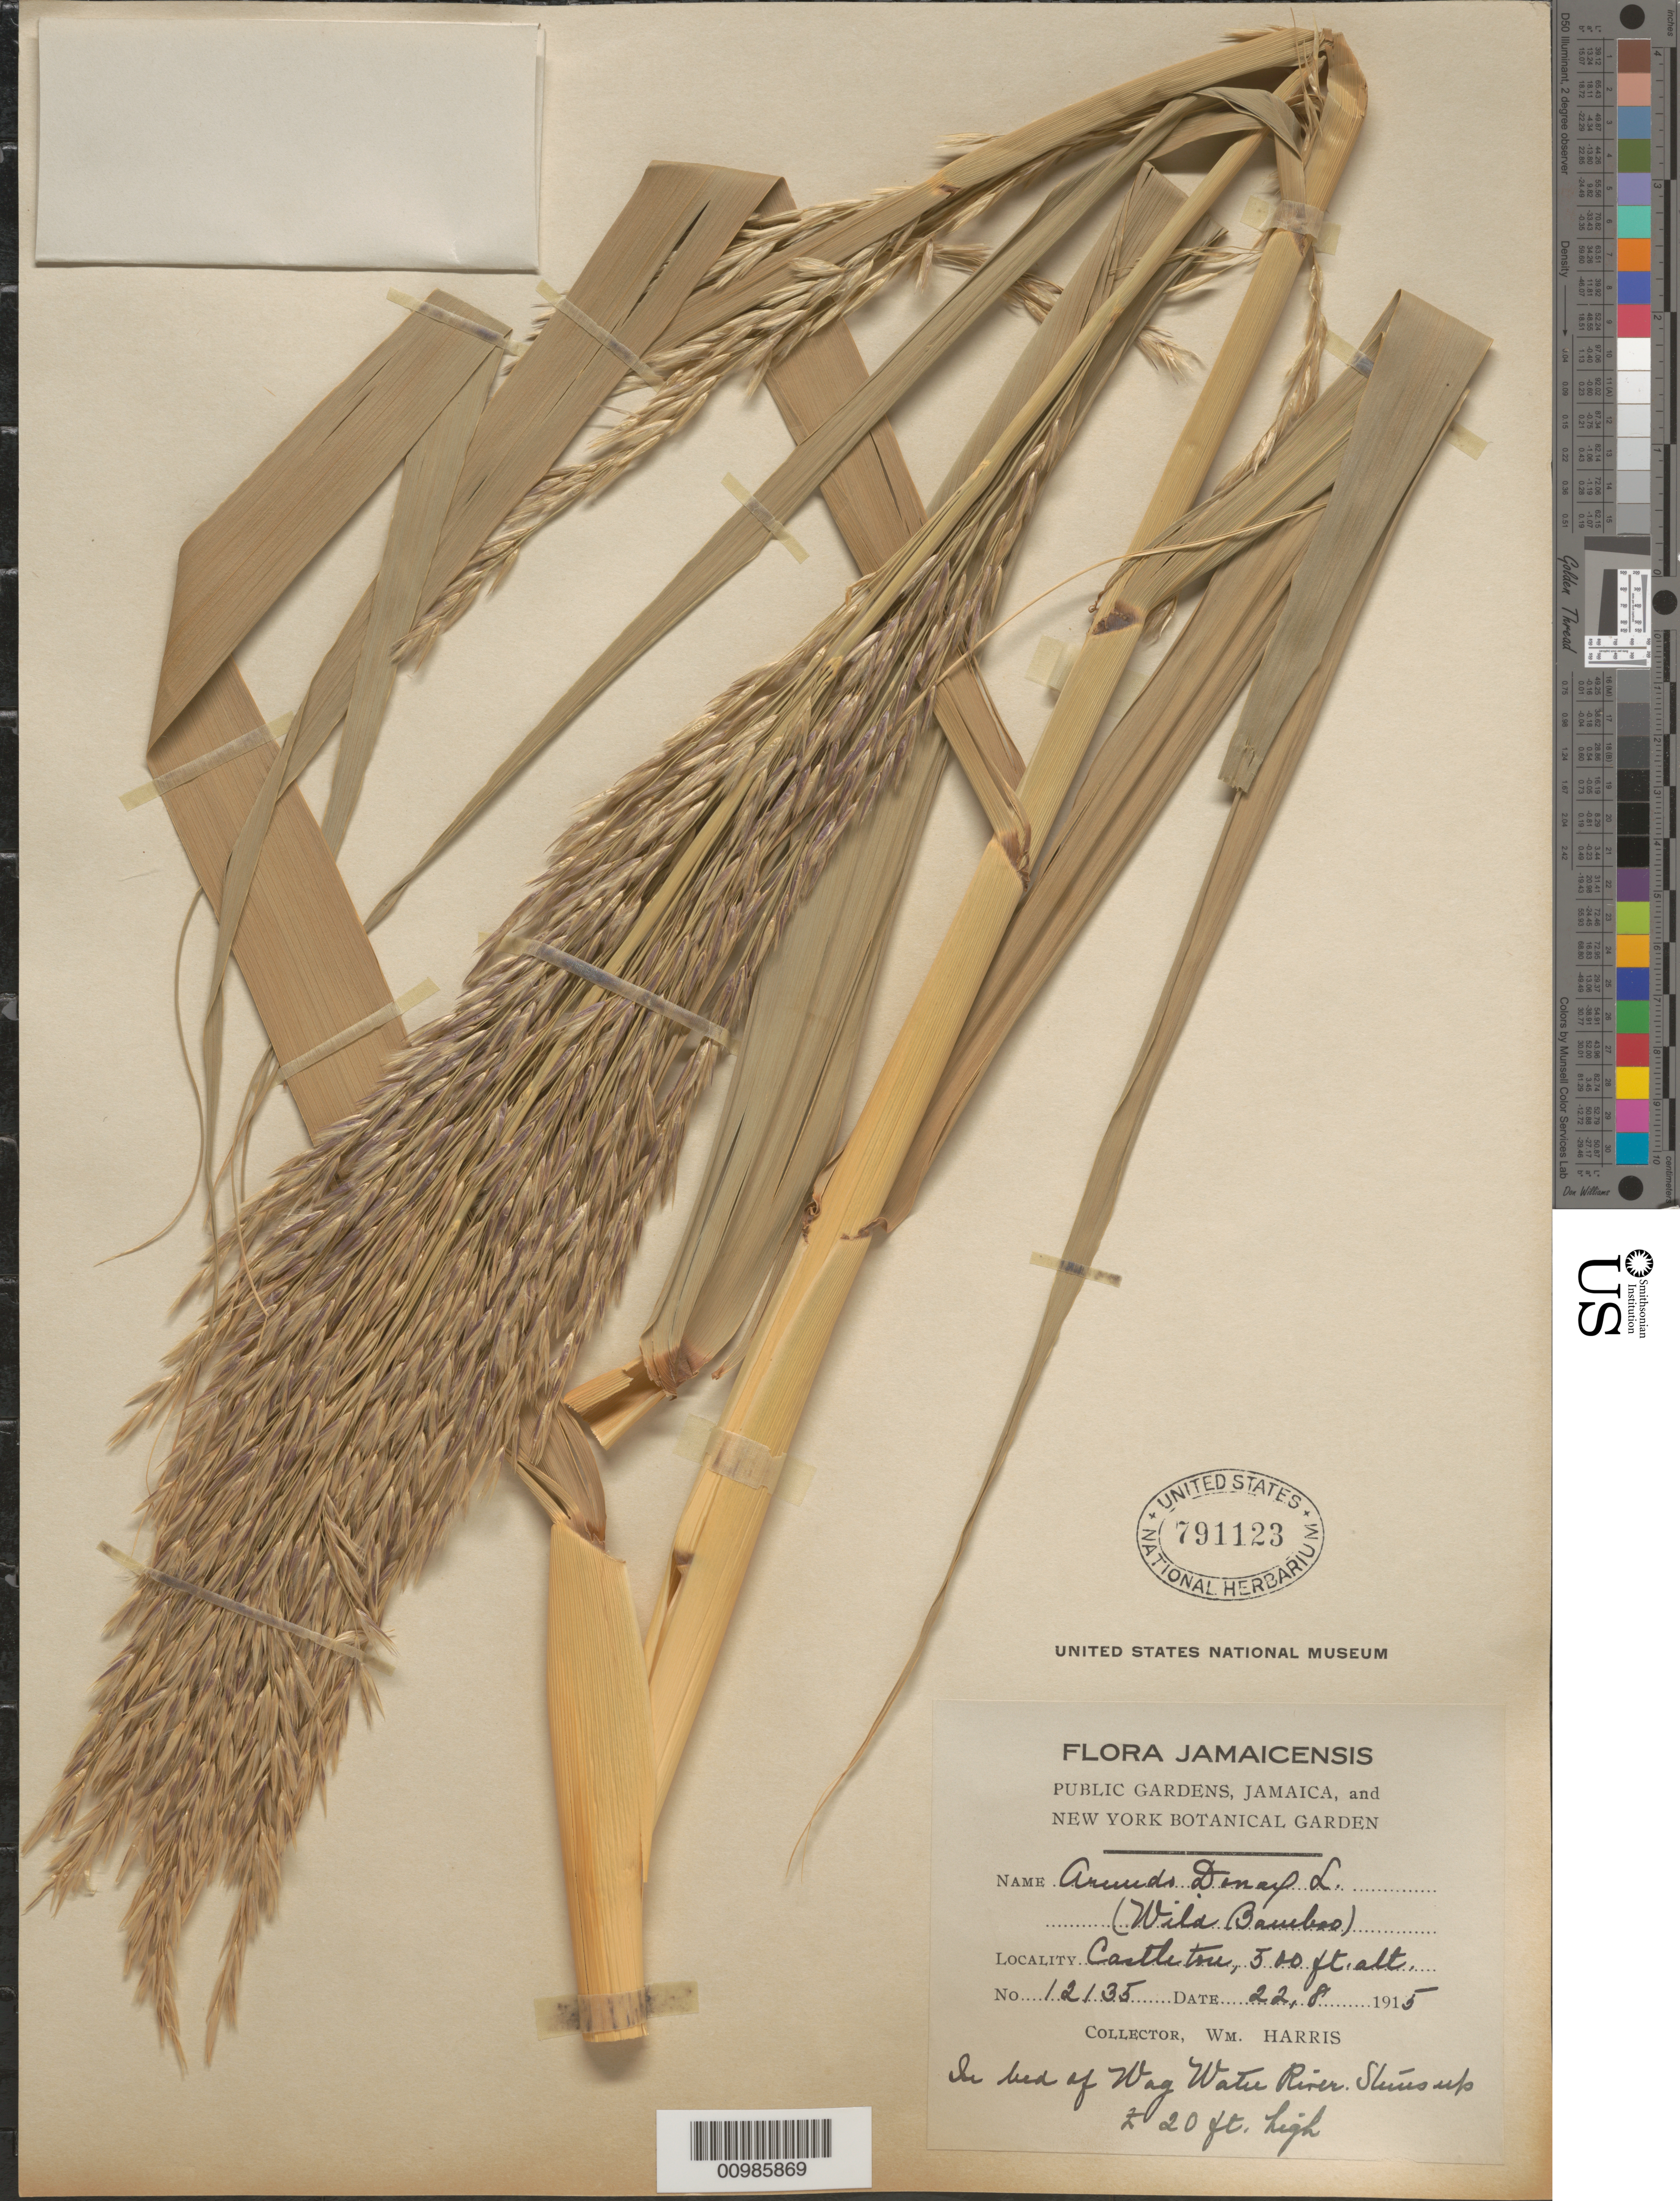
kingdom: Plantae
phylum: Tracheophyta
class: Liliopsida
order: Poales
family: Poaceae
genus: Arundo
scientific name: Arundo donax f. donax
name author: L.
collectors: W. H. Harris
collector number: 12135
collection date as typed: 22 Aug 1915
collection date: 1915-08-22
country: Jamaica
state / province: Saint Andrew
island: Jamaica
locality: Castleton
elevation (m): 152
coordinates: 0 N, 0 E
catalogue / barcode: US 791123